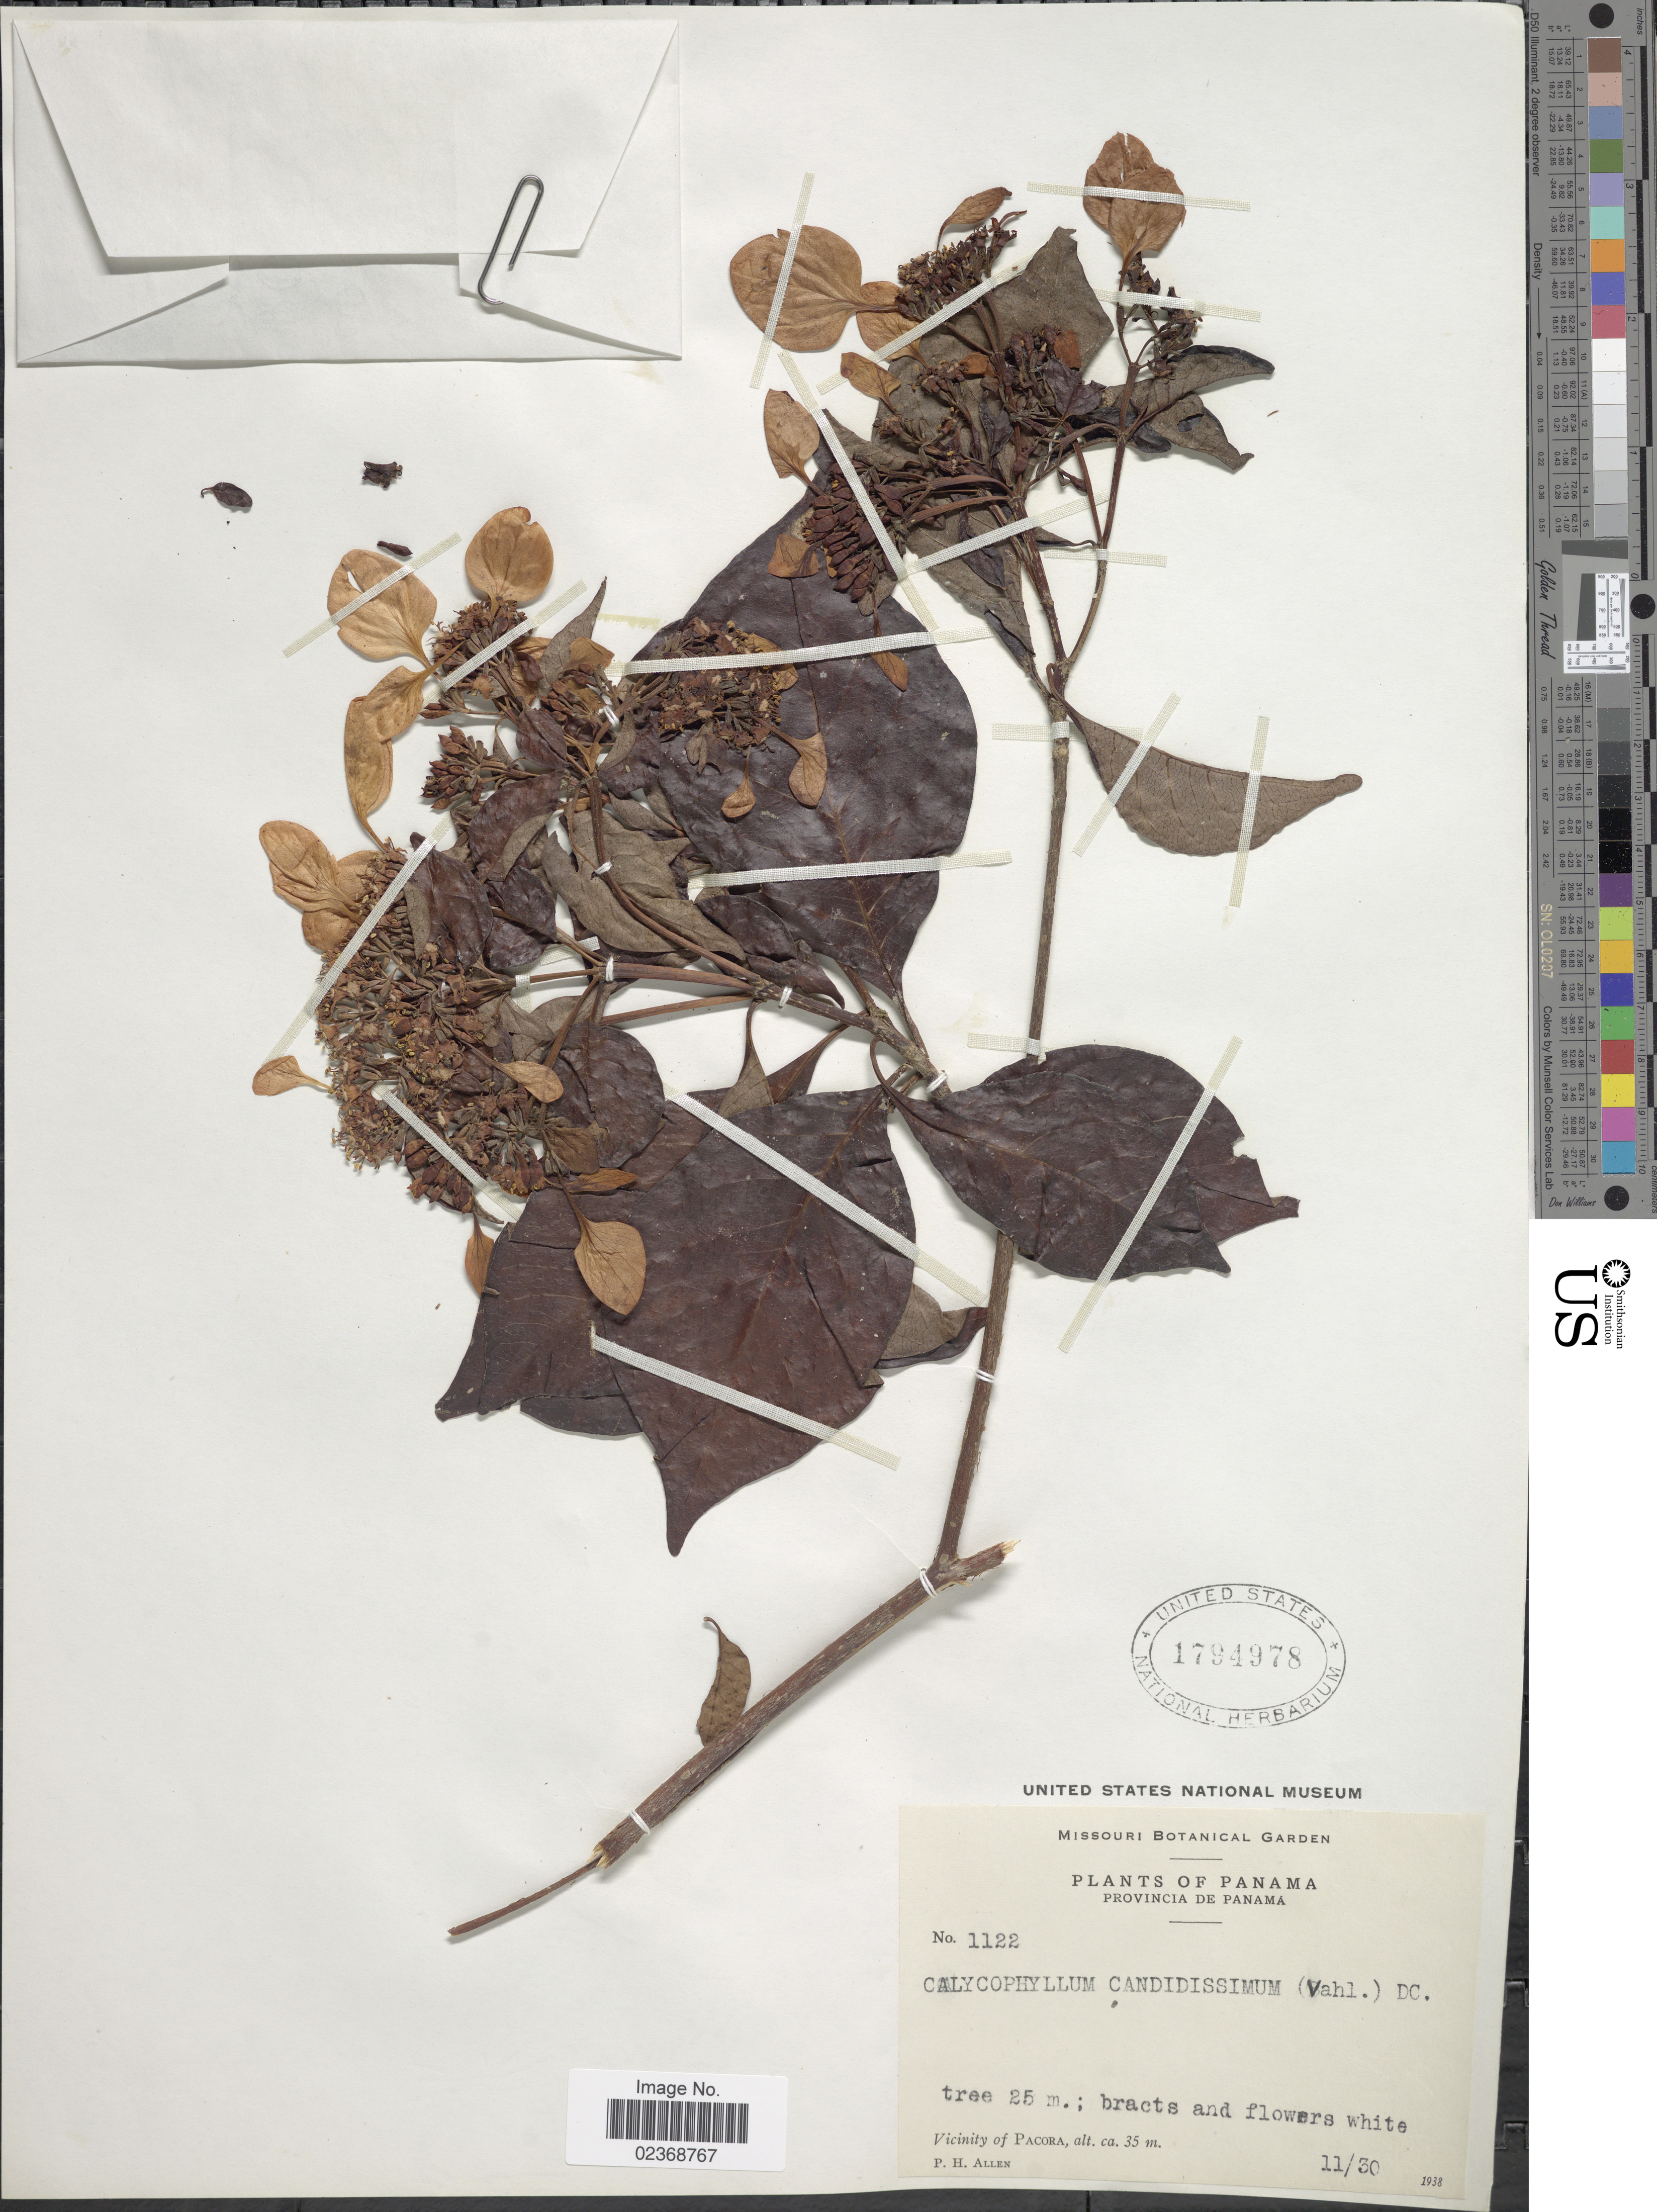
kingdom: Plantae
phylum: Tracheophyta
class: Magnoliopsida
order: Gentianales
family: Rubiaceae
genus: Calycophyllum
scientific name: Calycophyllum candidissimum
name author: (Vahl) DC.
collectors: P. H. Allen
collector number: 1122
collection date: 1938-11-30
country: Panama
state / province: Panamá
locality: Vicinity of Pacora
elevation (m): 35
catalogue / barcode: US 1794978